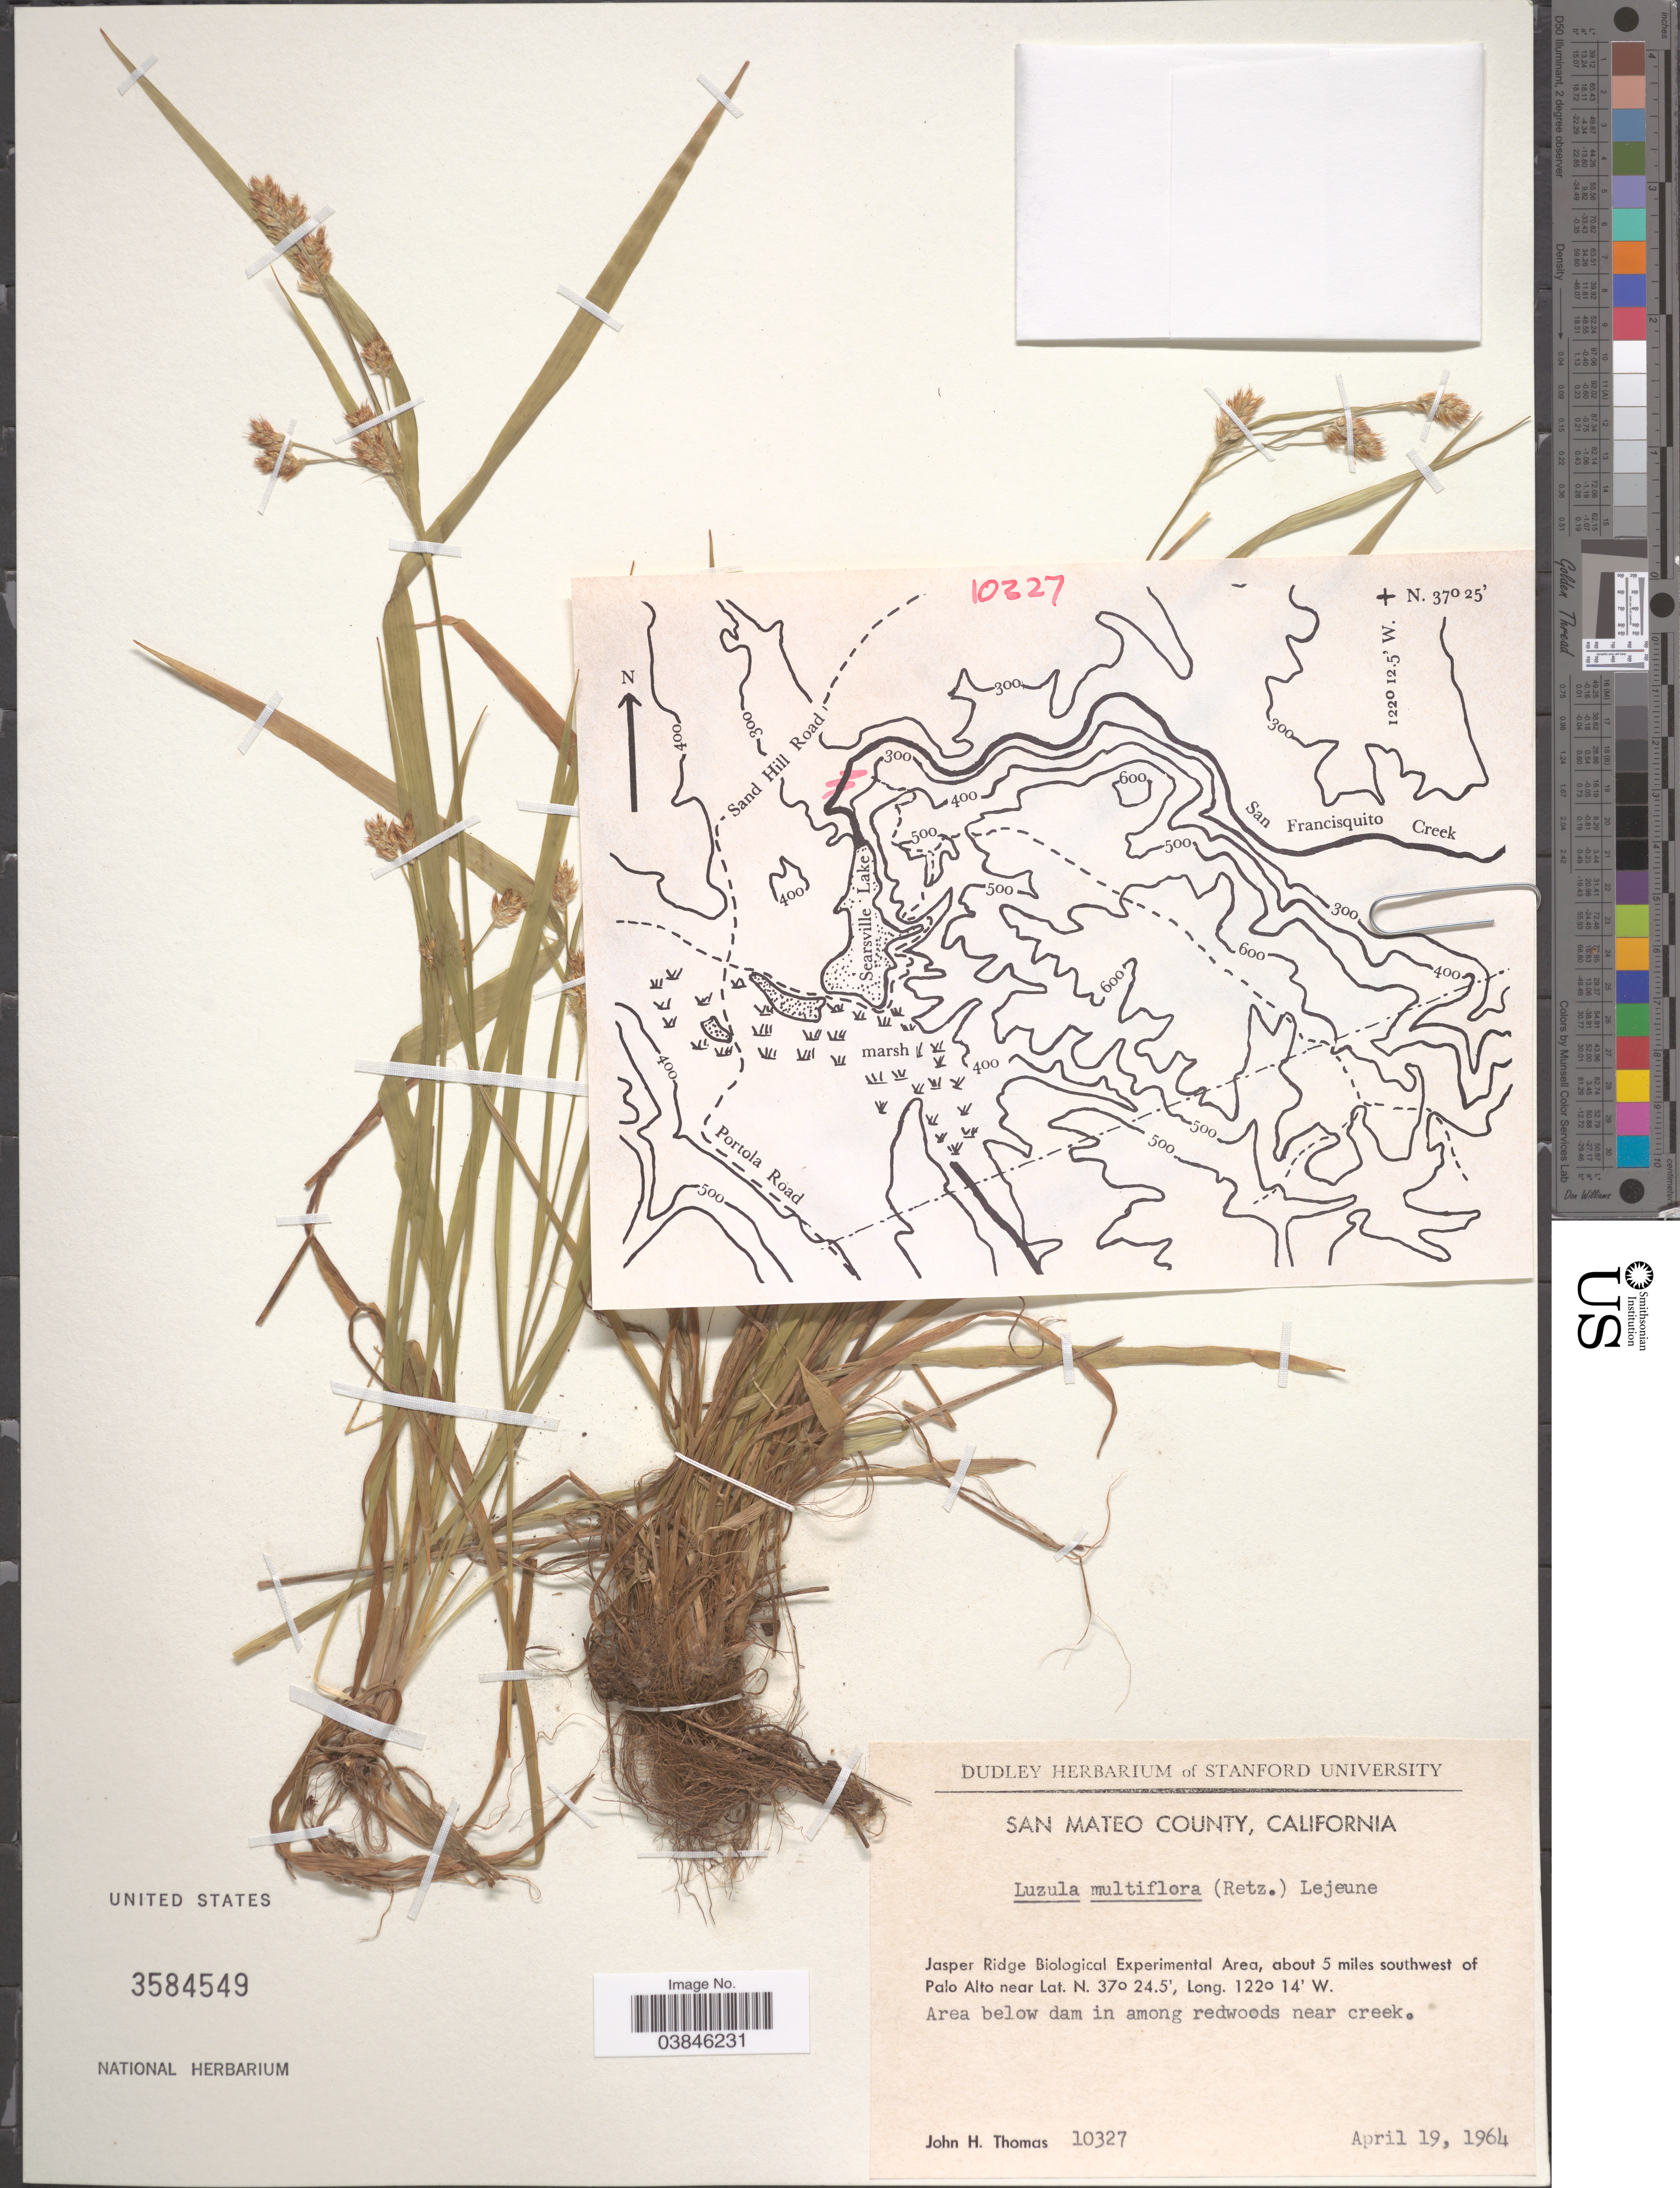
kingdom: Plantae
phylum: Tracheophyta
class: Liliopsida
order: Poales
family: Juncaceae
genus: Luzula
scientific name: Luzula multiflora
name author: (Ehrh.) Lej.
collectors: J. H. Thomas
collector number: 10327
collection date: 1964-04-19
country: United States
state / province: California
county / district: San Mateo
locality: San Mateo County. Jasper Ridge Biological Experimental Area, about 5 miles southwest of Palo Alto.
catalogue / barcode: US 3584549